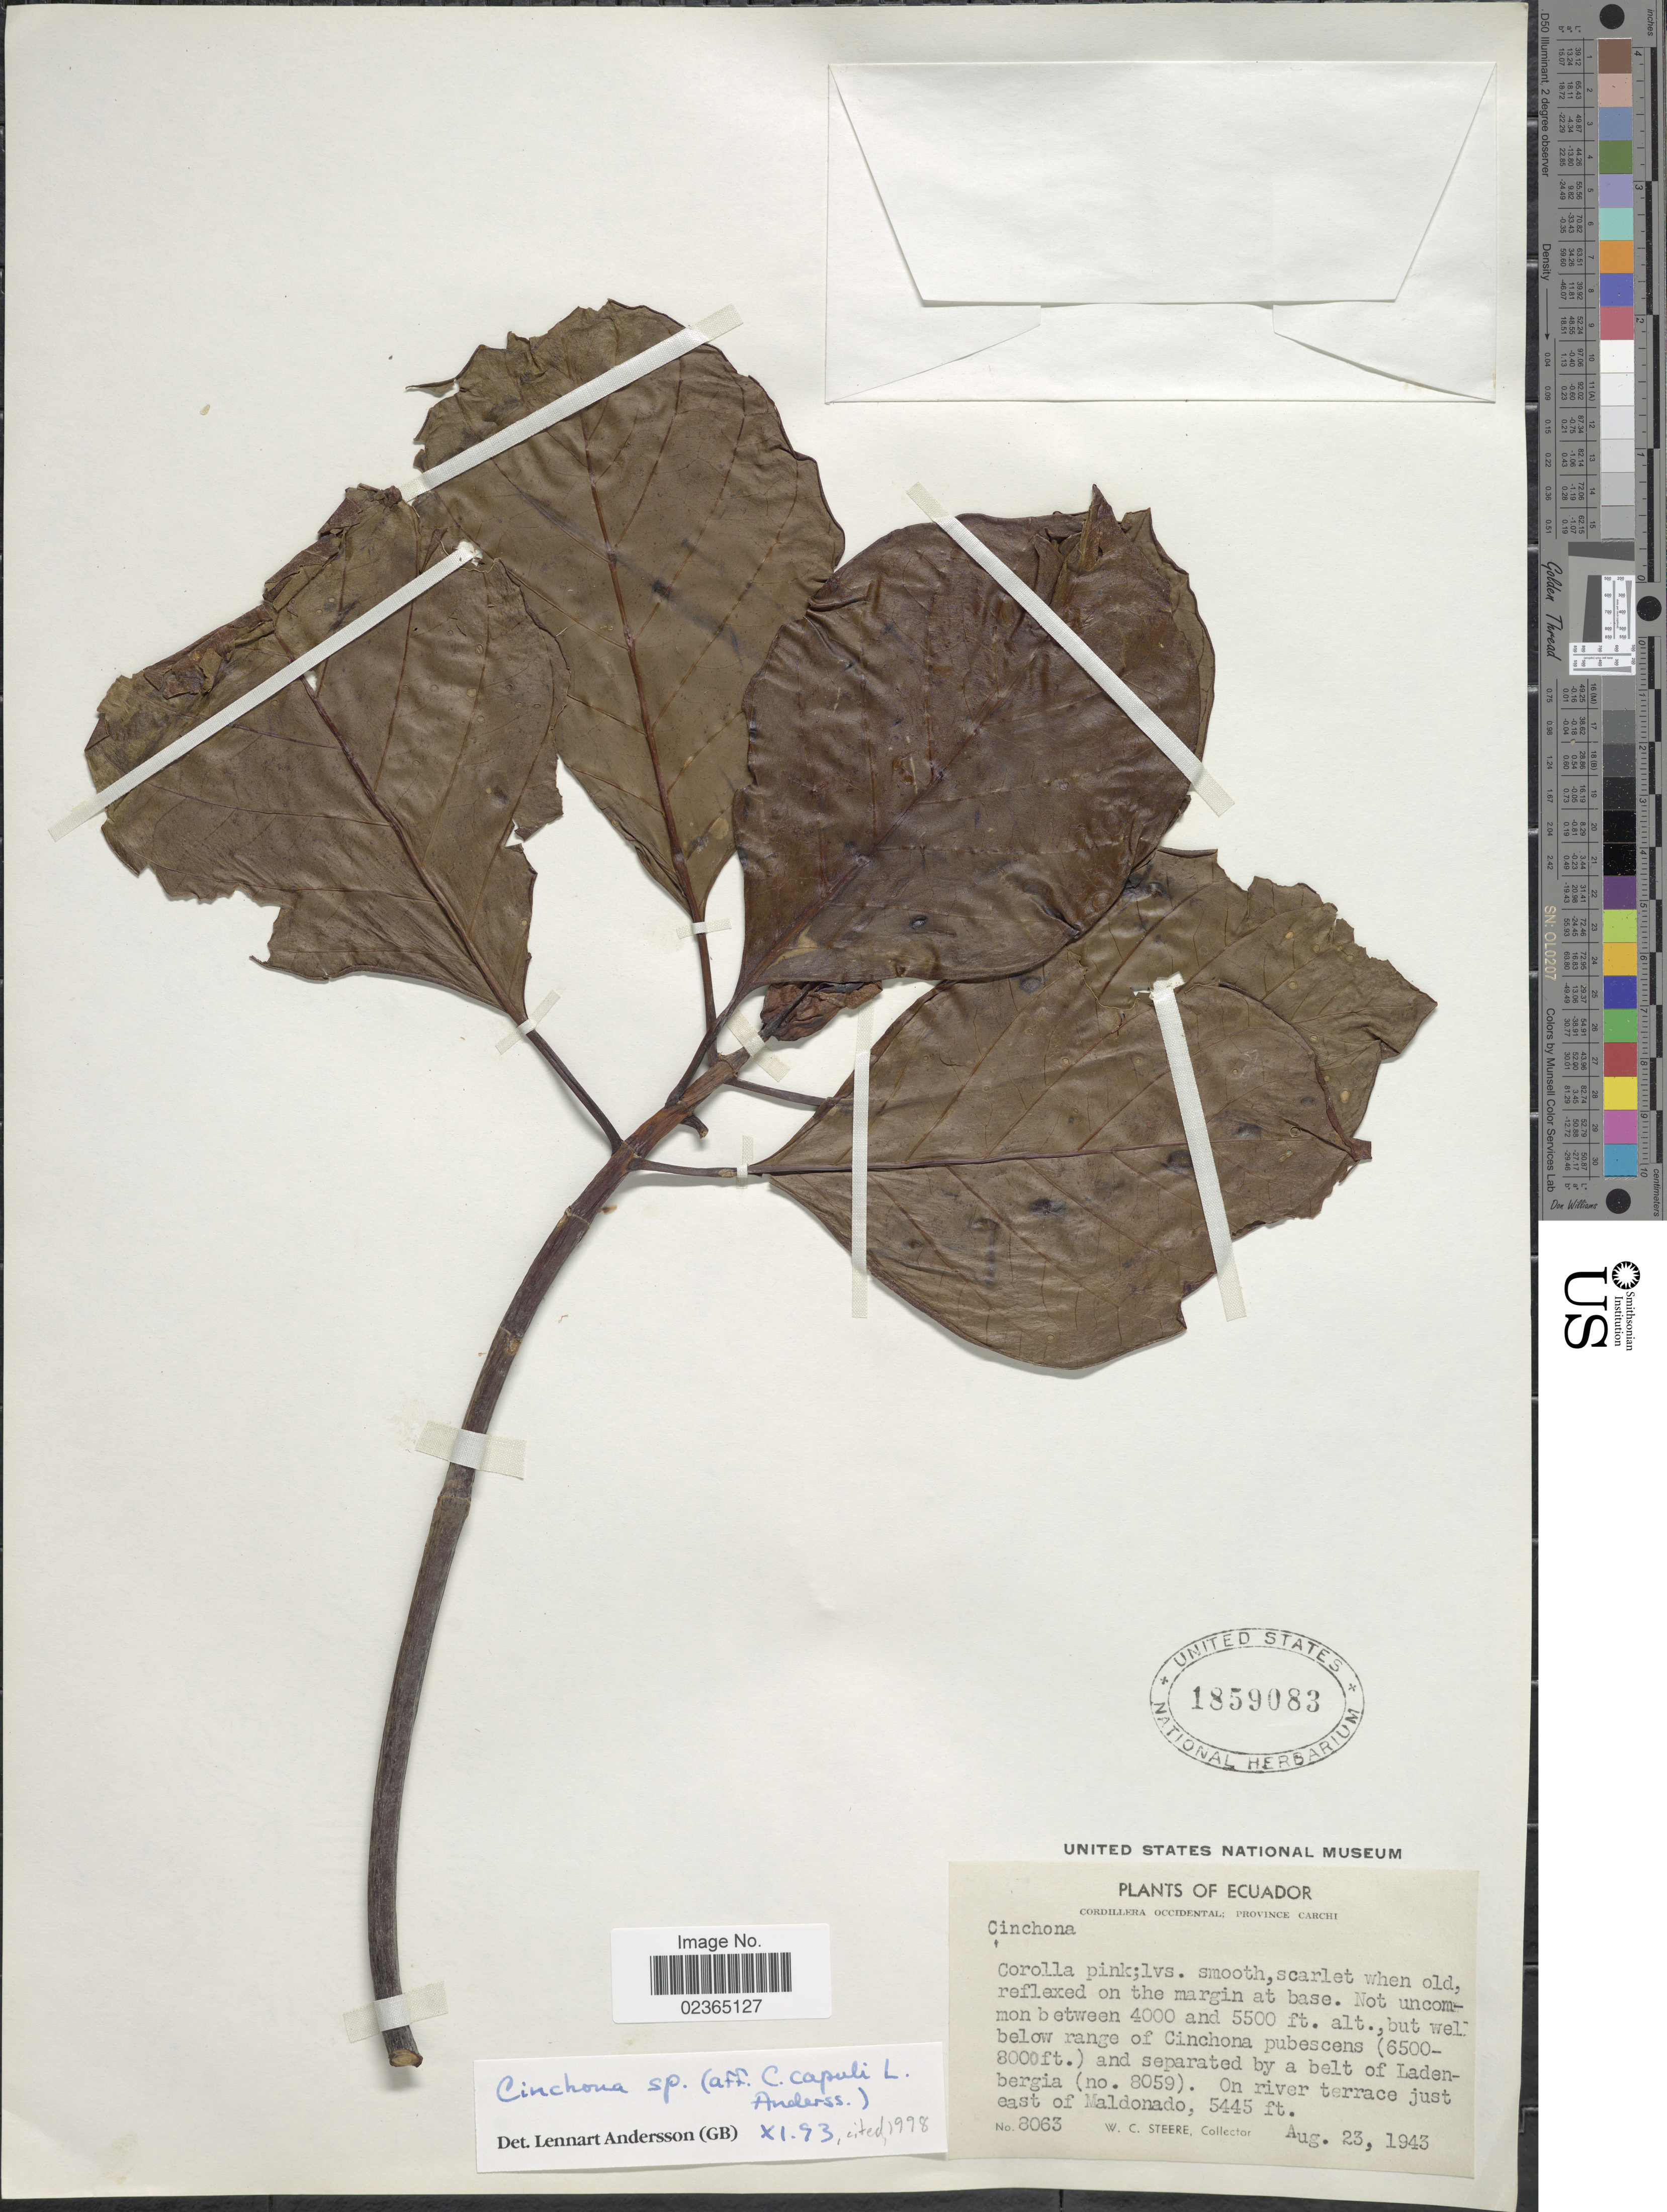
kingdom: Plantae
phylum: Tracheophyta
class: Magnoliopsida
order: Gentianales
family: Rubiaceae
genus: Cinchona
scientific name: Cinchona sp.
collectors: W. C. Steere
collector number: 8063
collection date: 1943-08-23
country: Ecuador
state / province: Carchi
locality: Cordillera Occidental. On river terrace just east of Maldonado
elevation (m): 1660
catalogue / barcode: US 1859083